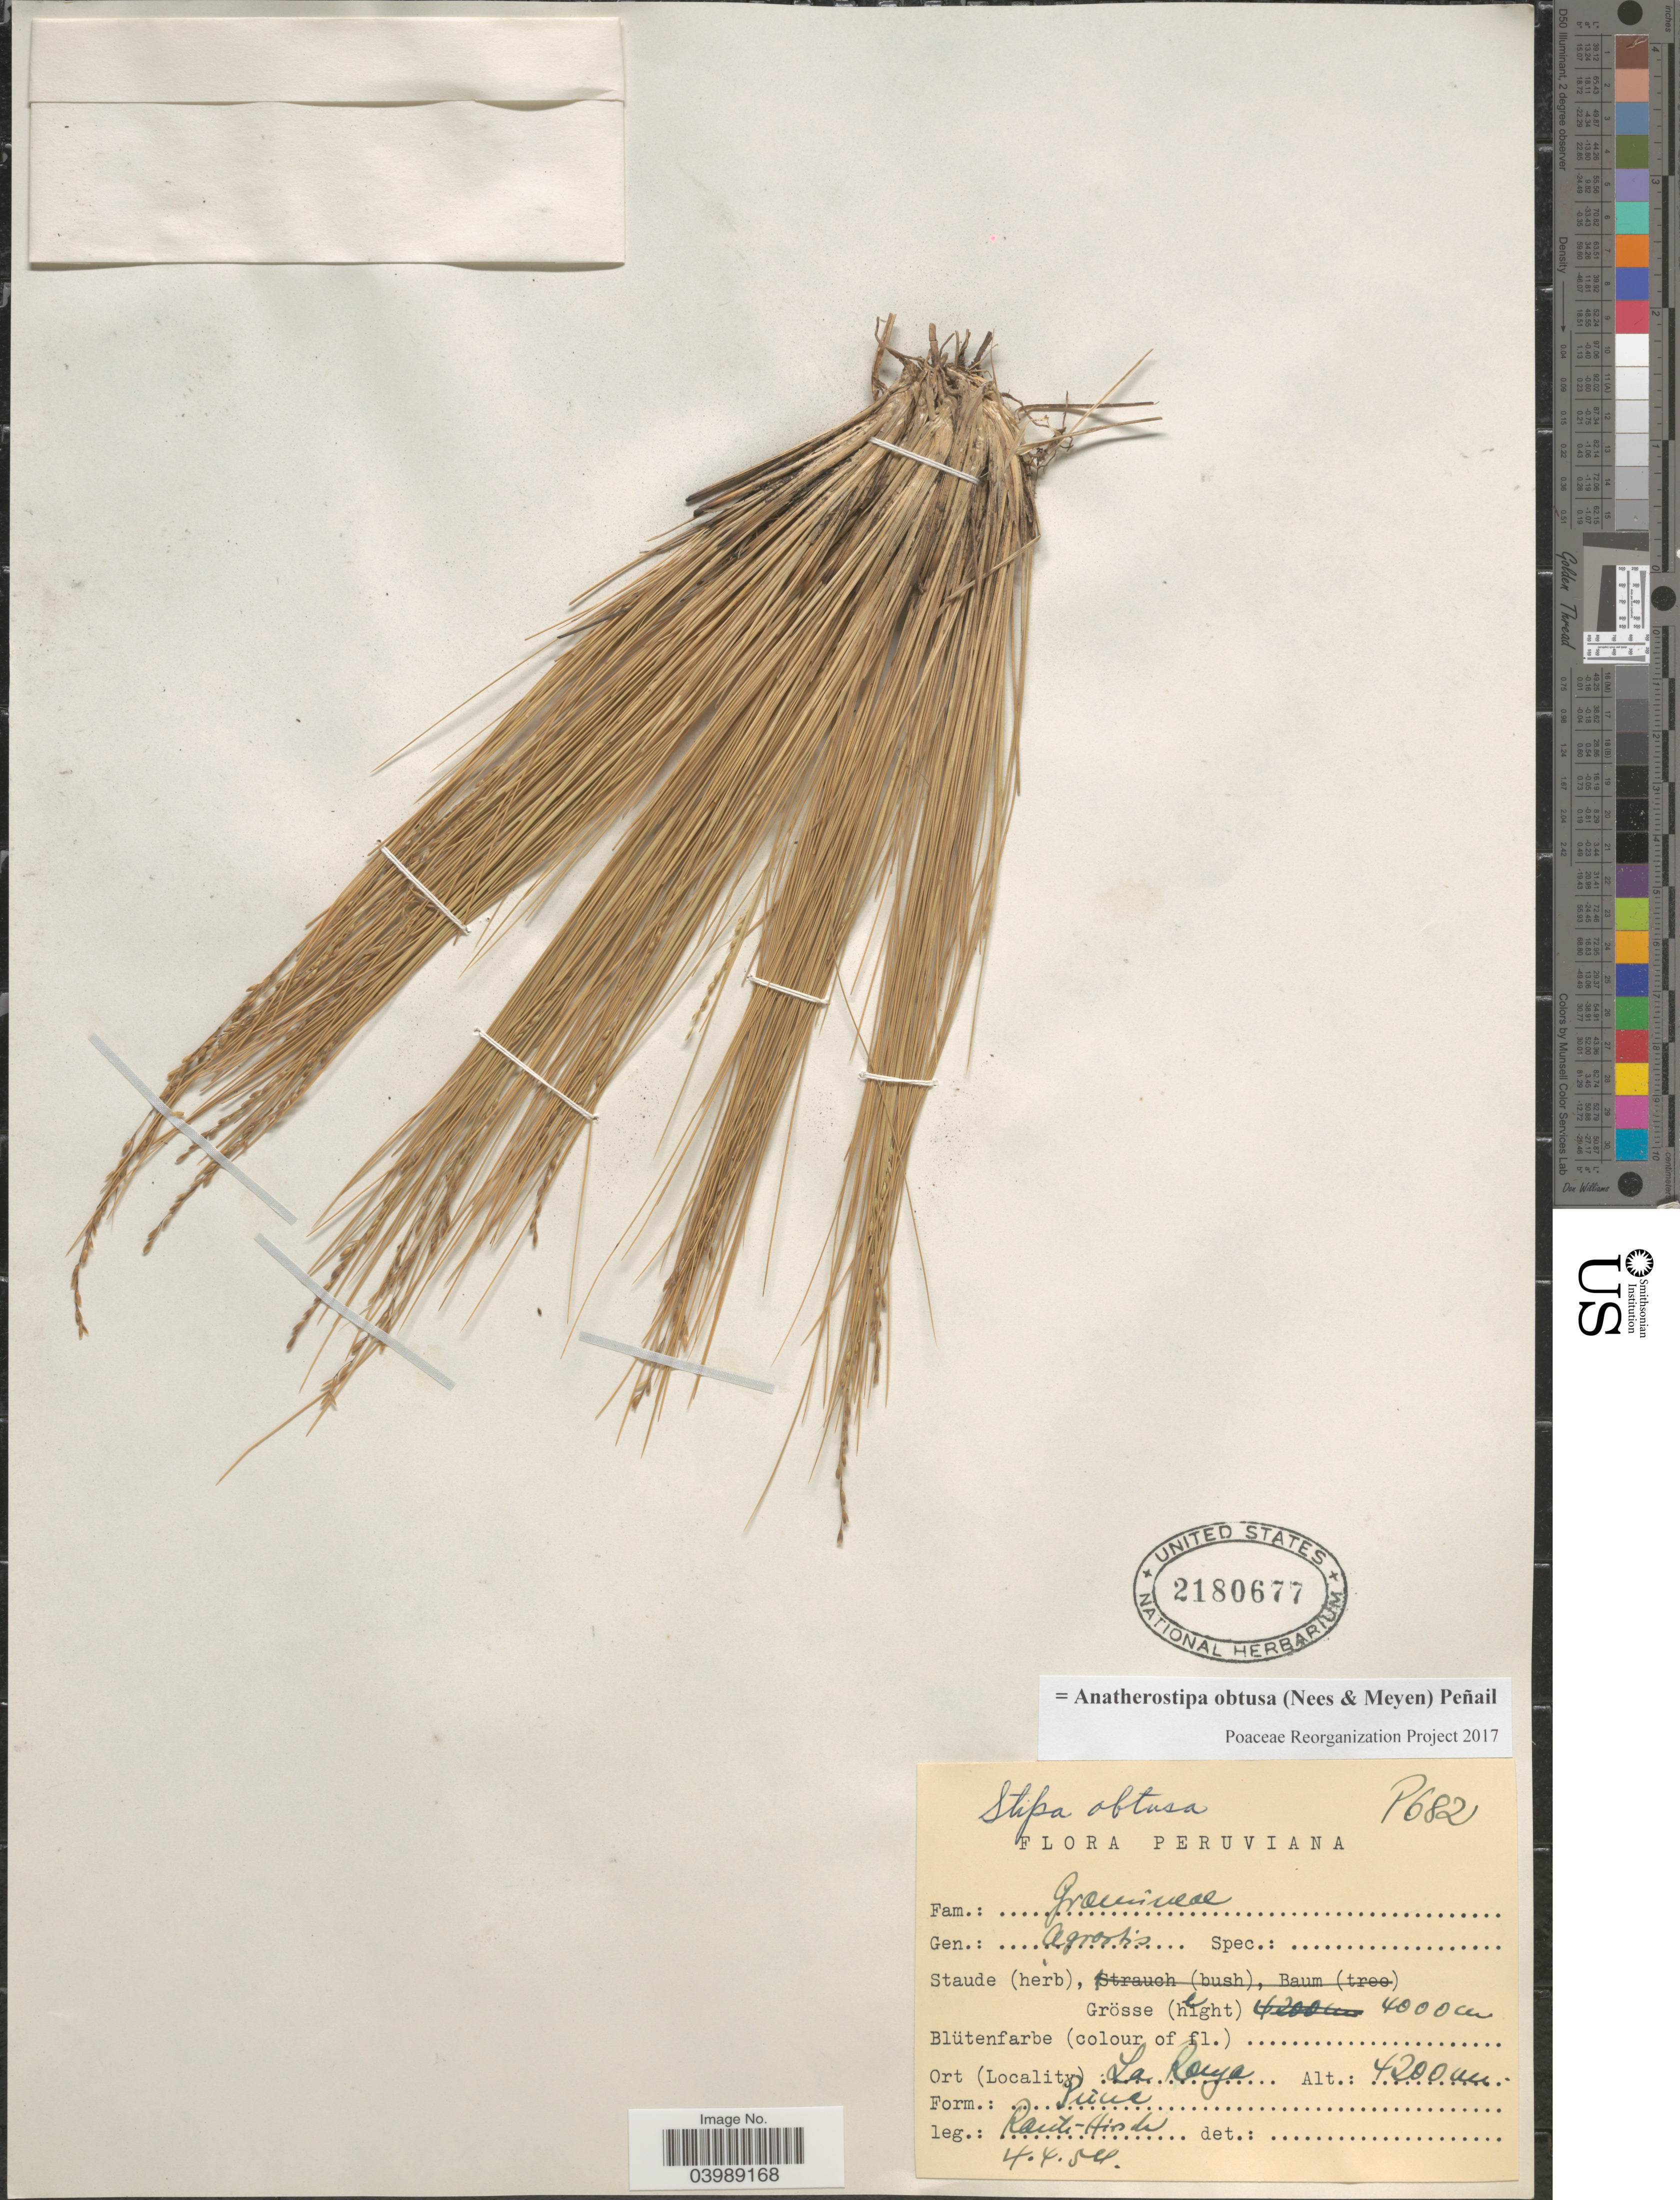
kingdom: Plantae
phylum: Tracheophyta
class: Liliopsida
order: Poales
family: Poaceae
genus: Anatherostipa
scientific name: Anatherostipa obtusa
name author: (Nees & Meyen) Peñailillo B.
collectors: W. Rauh & G. Hirsch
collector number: P682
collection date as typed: Transcribed d/m/y: 4/4/54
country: Peru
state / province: Puno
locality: La Raya.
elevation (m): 4200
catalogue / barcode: US 2180677